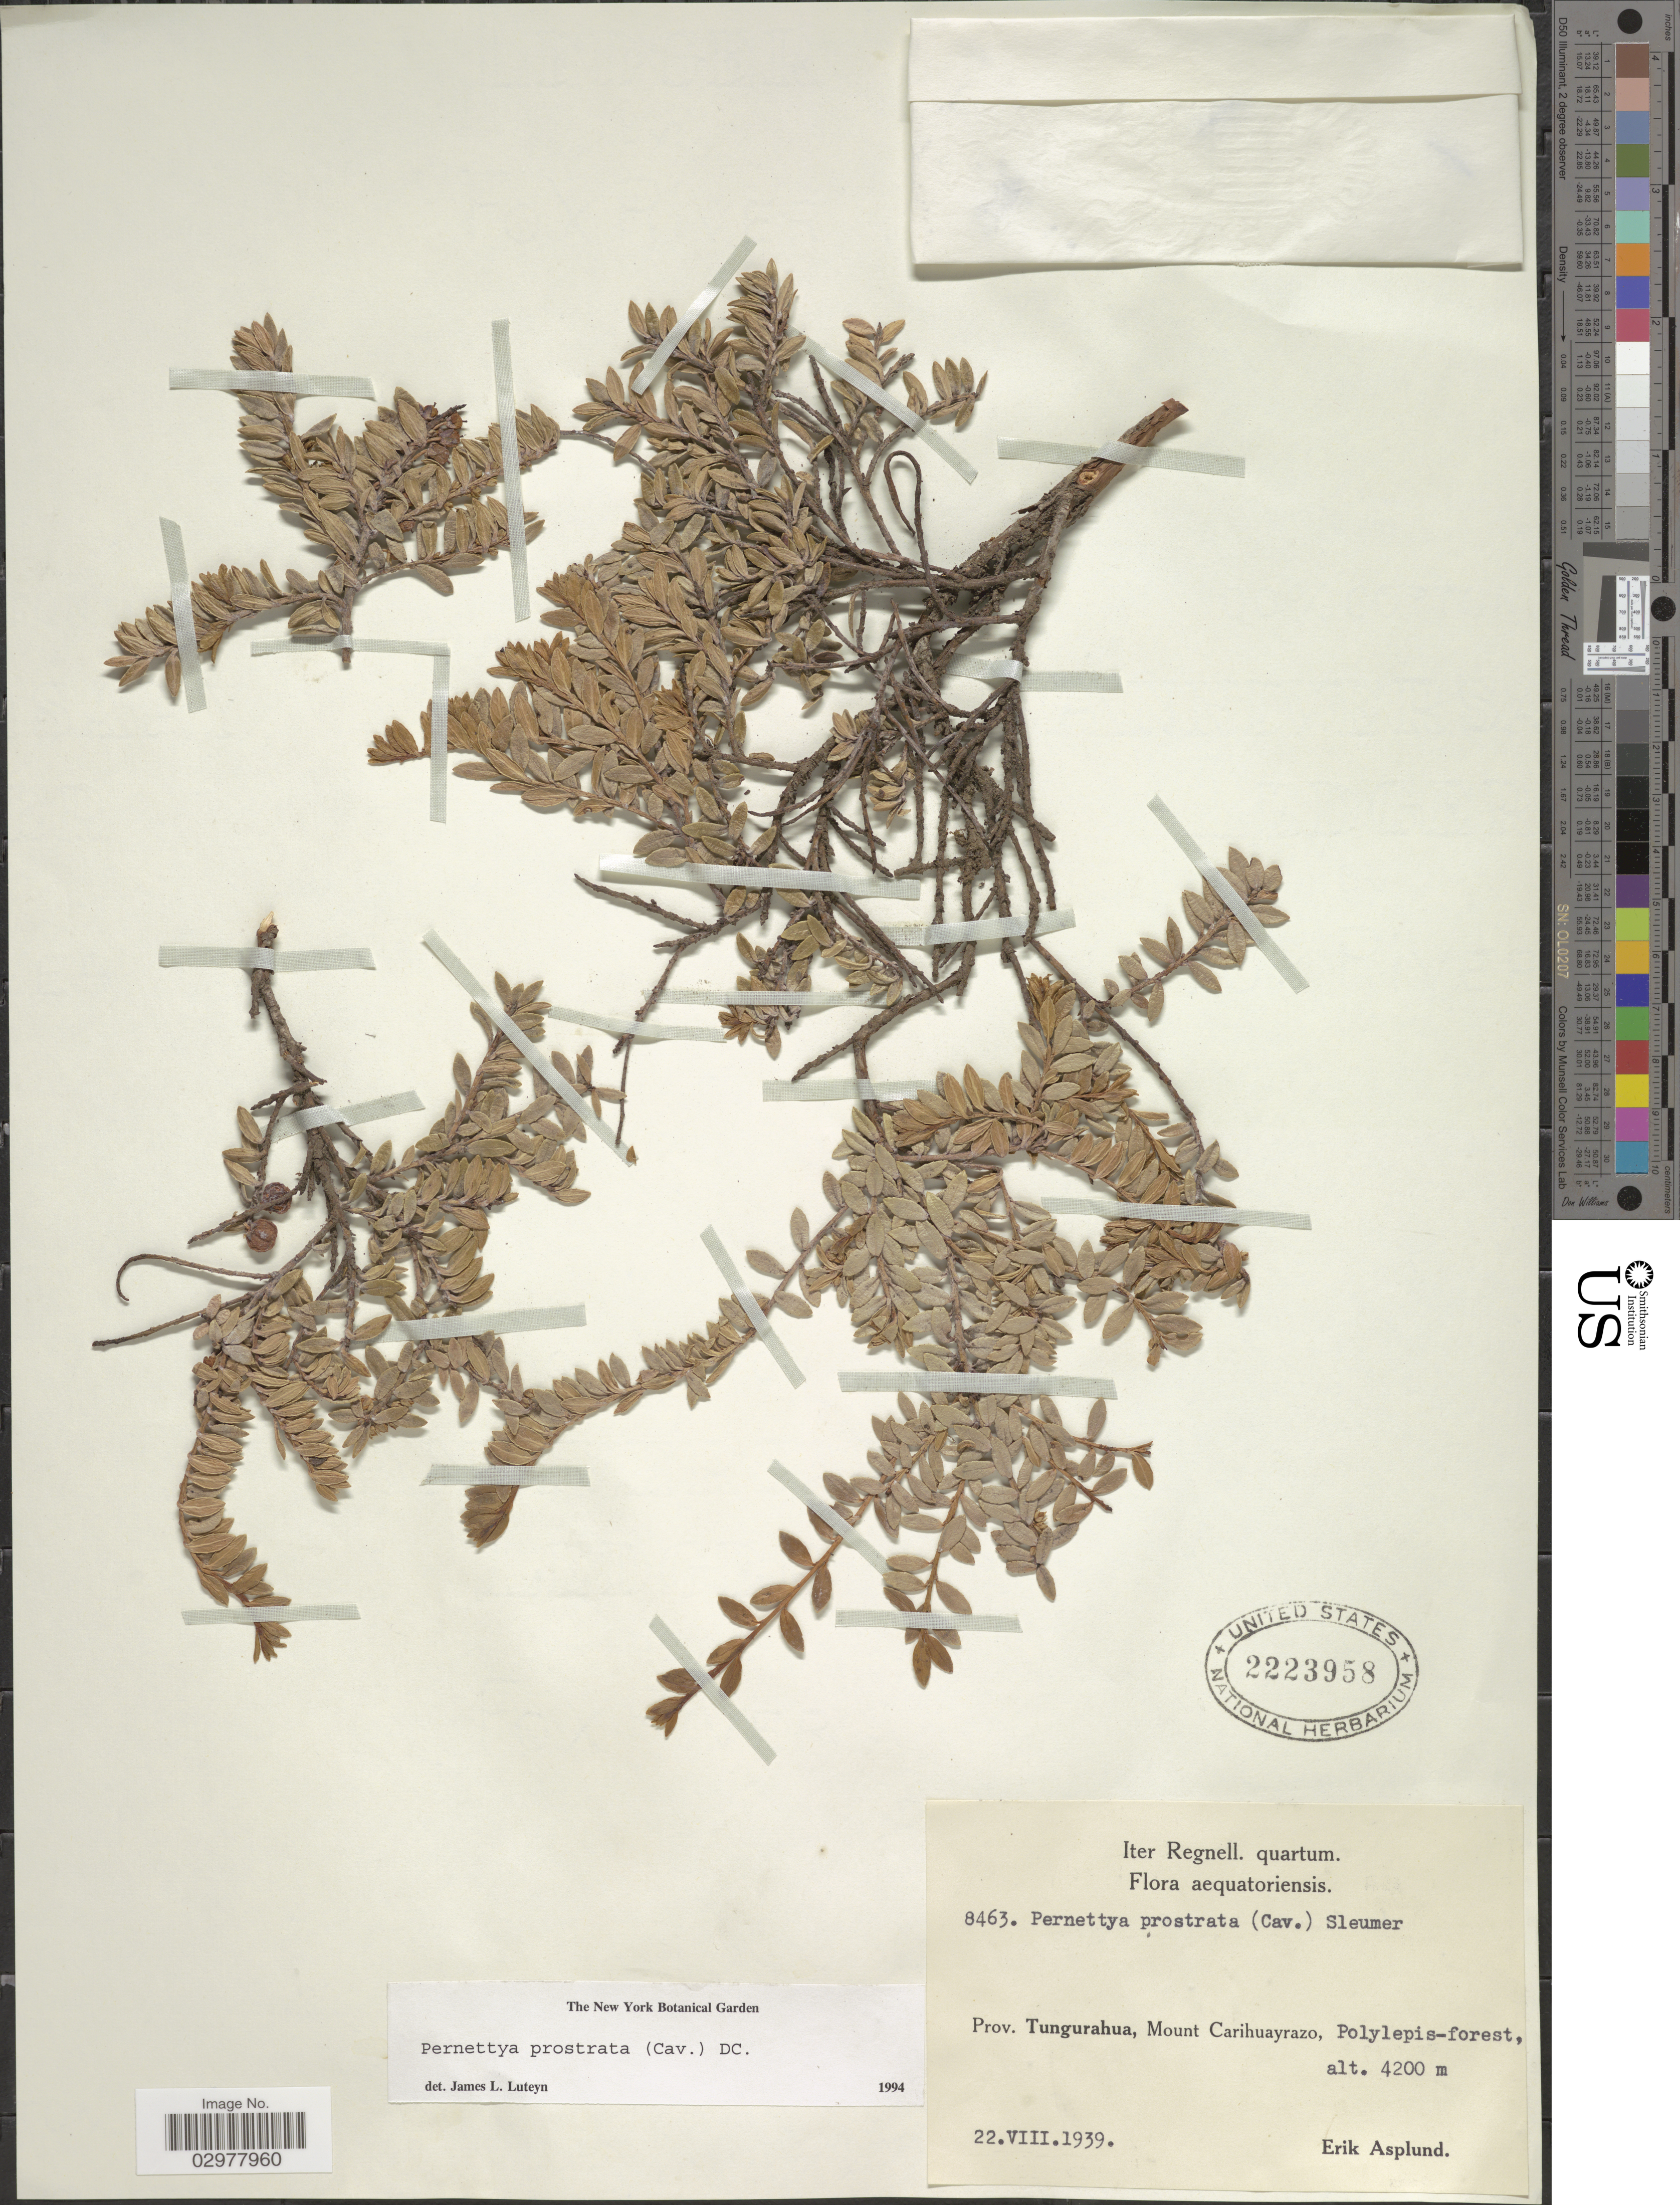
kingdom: Plantae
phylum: Tracheophyta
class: Magnoliopsida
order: Ericales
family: Ericaceae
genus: Pernettya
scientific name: Pernettya prostrata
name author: (Cav.) DC.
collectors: E. Asplund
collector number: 8463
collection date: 1939-07-22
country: Ecuador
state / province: Tungurahua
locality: Mount Carihuayrazo.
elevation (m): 4200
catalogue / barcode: US 2223958